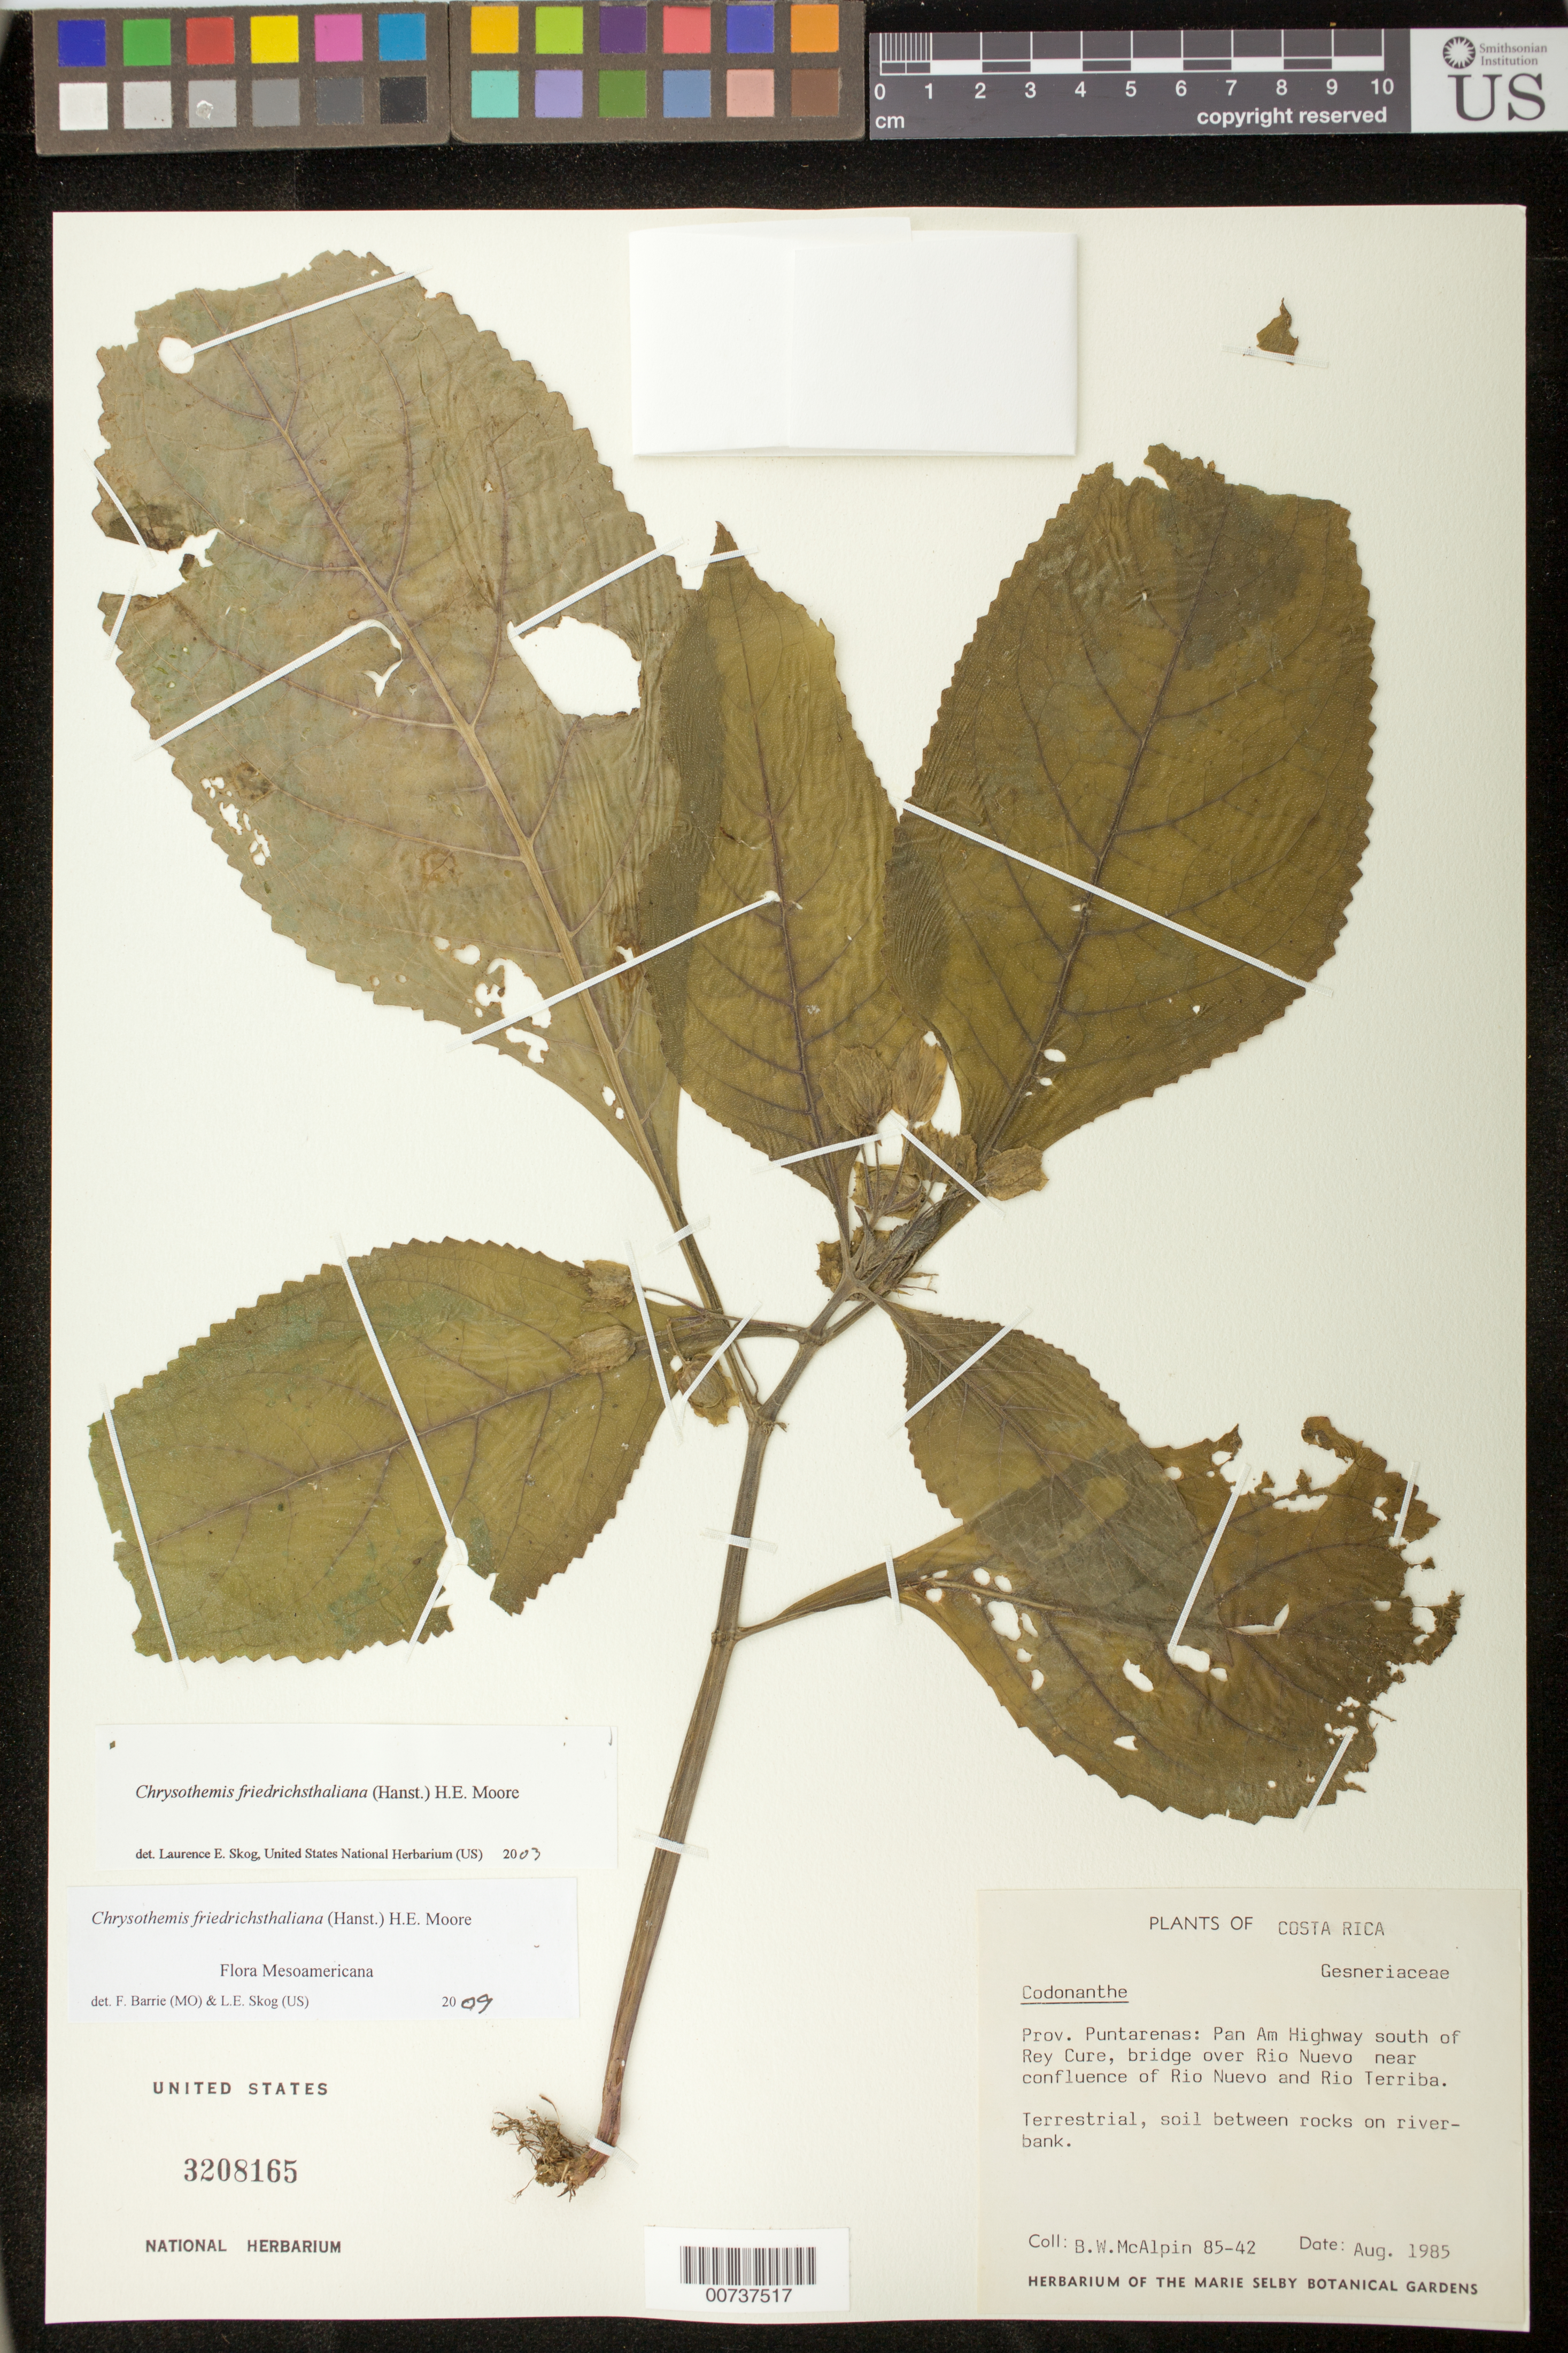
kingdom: Plantae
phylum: Tracheophyta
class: Magnoliopsida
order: Lamiales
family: Gesneriaceae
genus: Chrysothemis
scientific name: Chrysothemis friedrichsthaliana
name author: (Hanst.) H.E. Moore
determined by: Skog, Laurence E.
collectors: B. W. McAlpin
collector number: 85- 42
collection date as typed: Aug 1985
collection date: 1985-08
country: Costa Rica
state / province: Puntarenas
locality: Pan Am Highway south of Rey Cure, bridge over Rio Nuevo near confluence of Rio Nuevo and Rio Terriba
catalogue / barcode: US 3208165